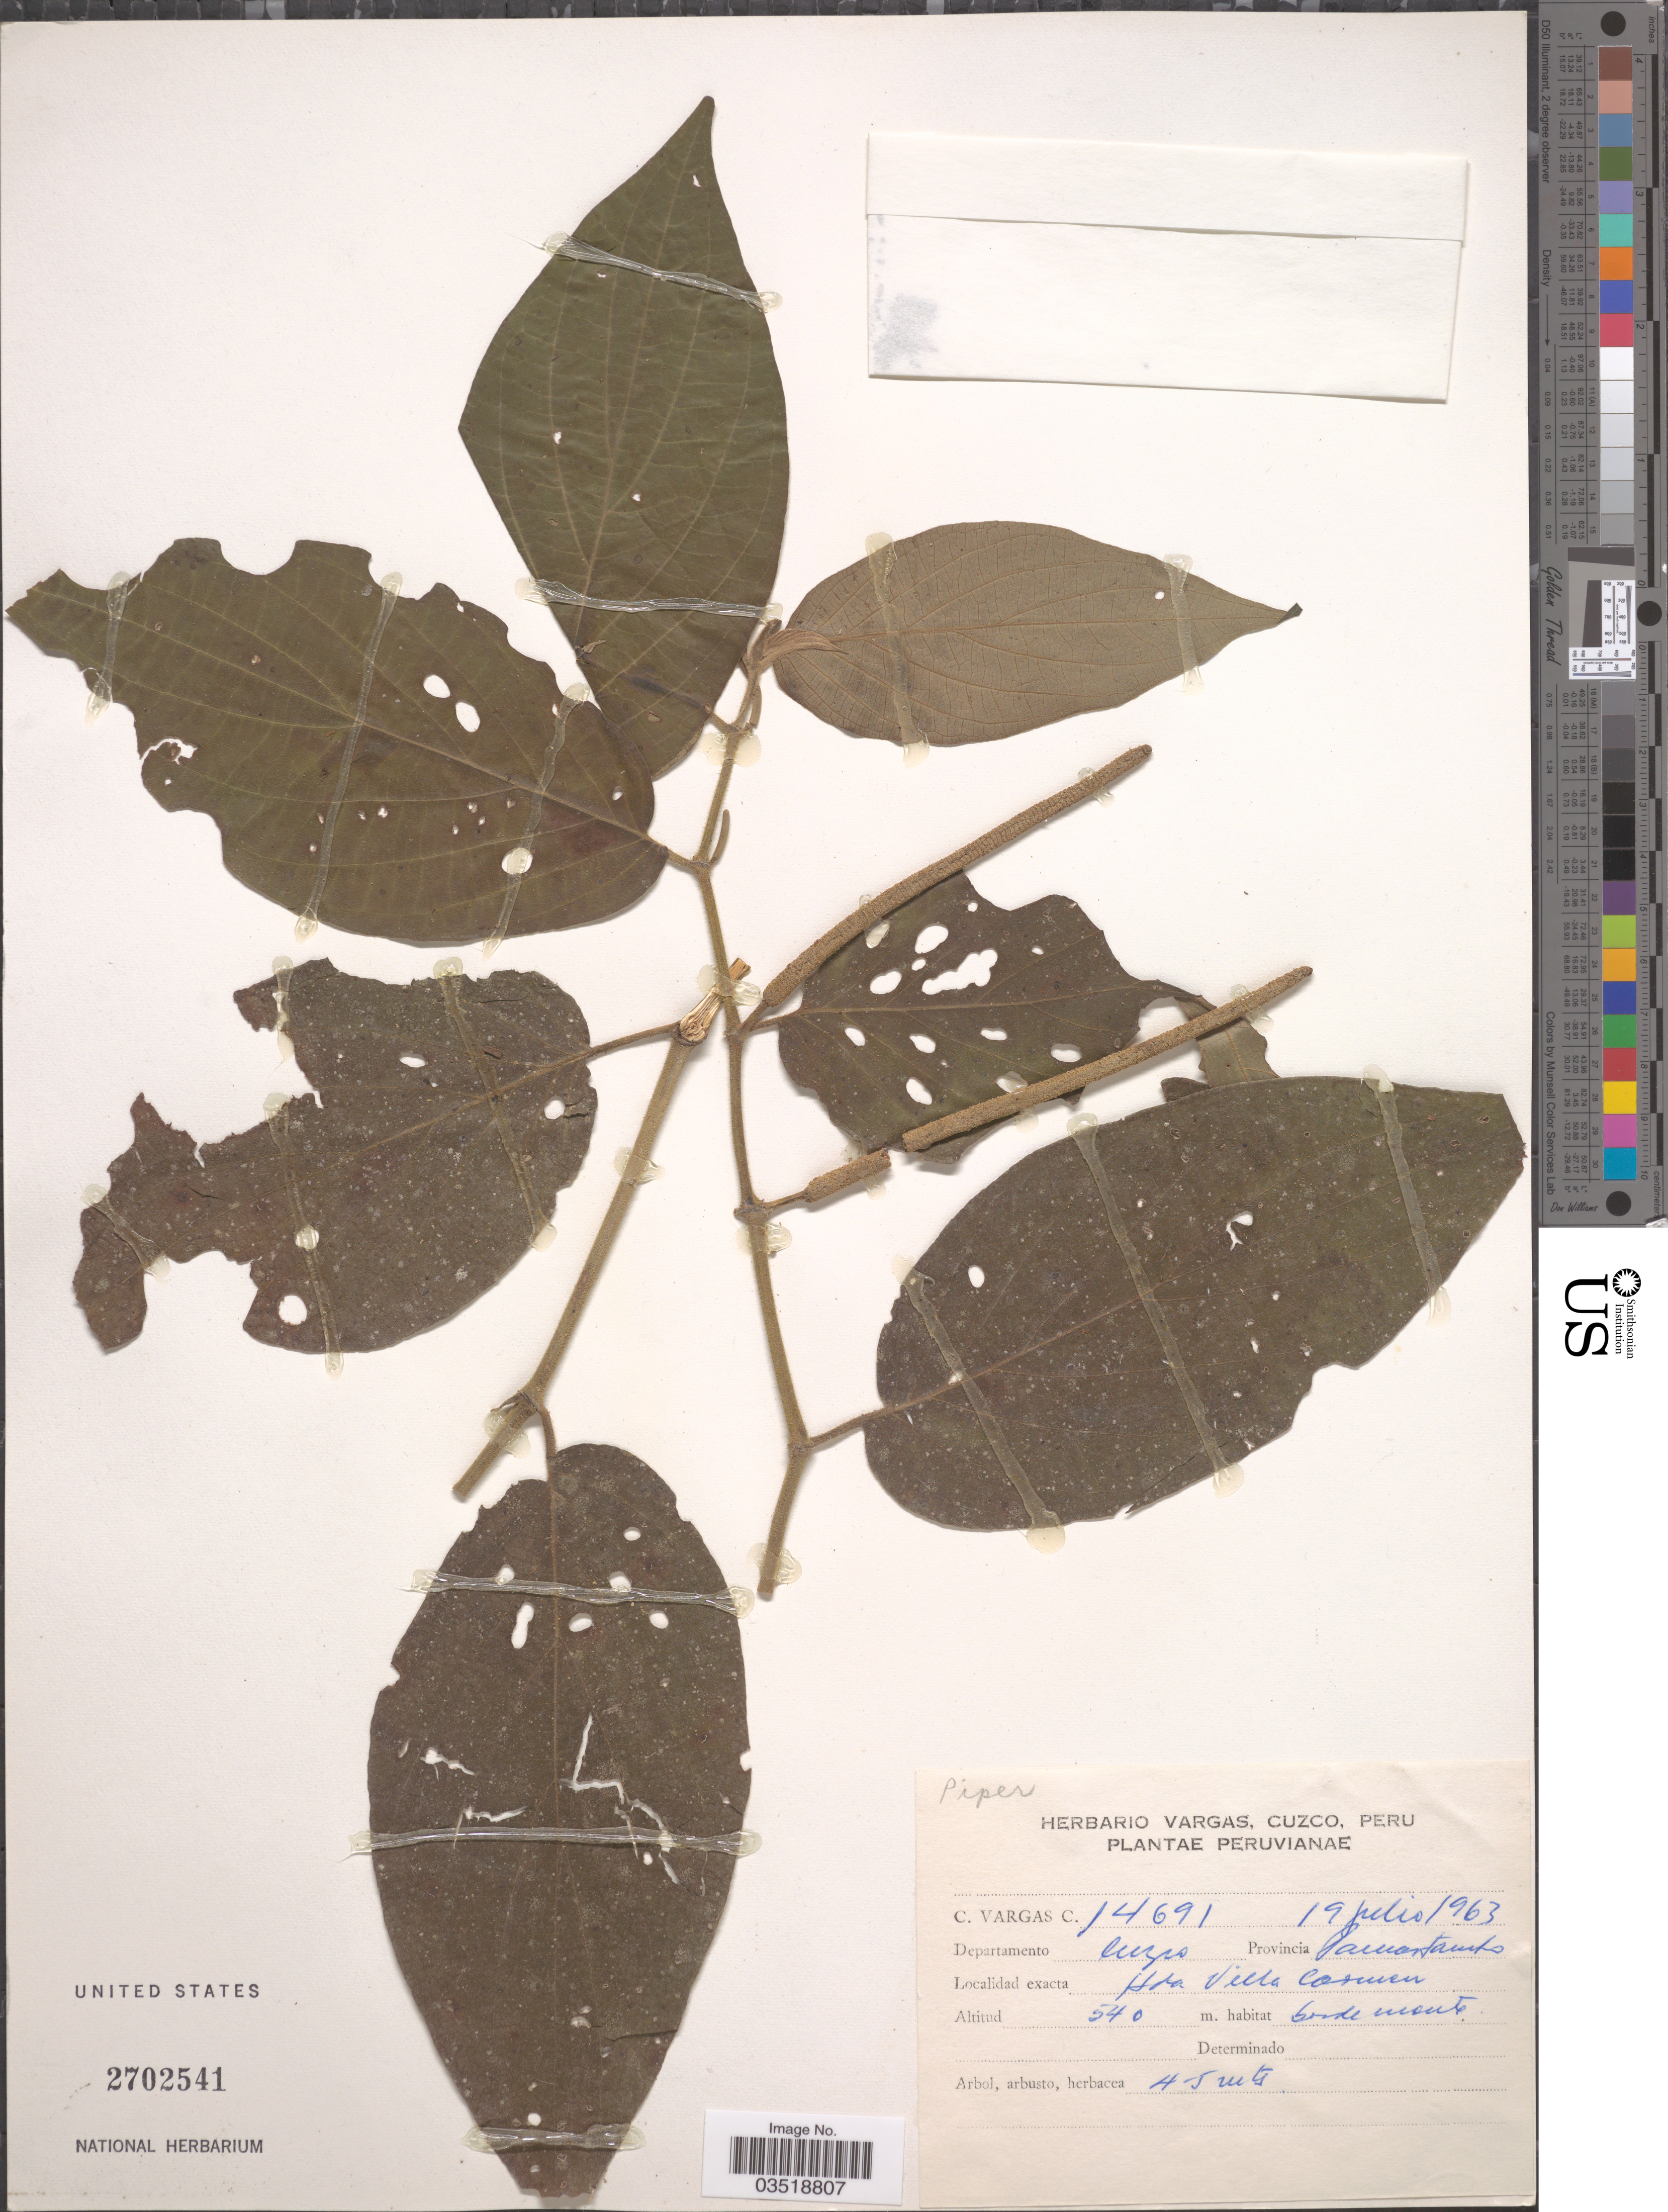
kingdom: Plantae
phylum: Tracheophyta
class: Magnoliopsida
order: Piperales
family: Piperaceae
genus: Piper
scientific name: Piper sp.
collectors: C. Vargas Calderón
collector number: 14691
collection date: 1963-07-19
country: Peru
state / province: Cusco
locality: Departamento Cuzco. Provincia Paucartambo Hda. Villa Carmen.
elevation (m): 540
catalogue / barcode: US 2702541